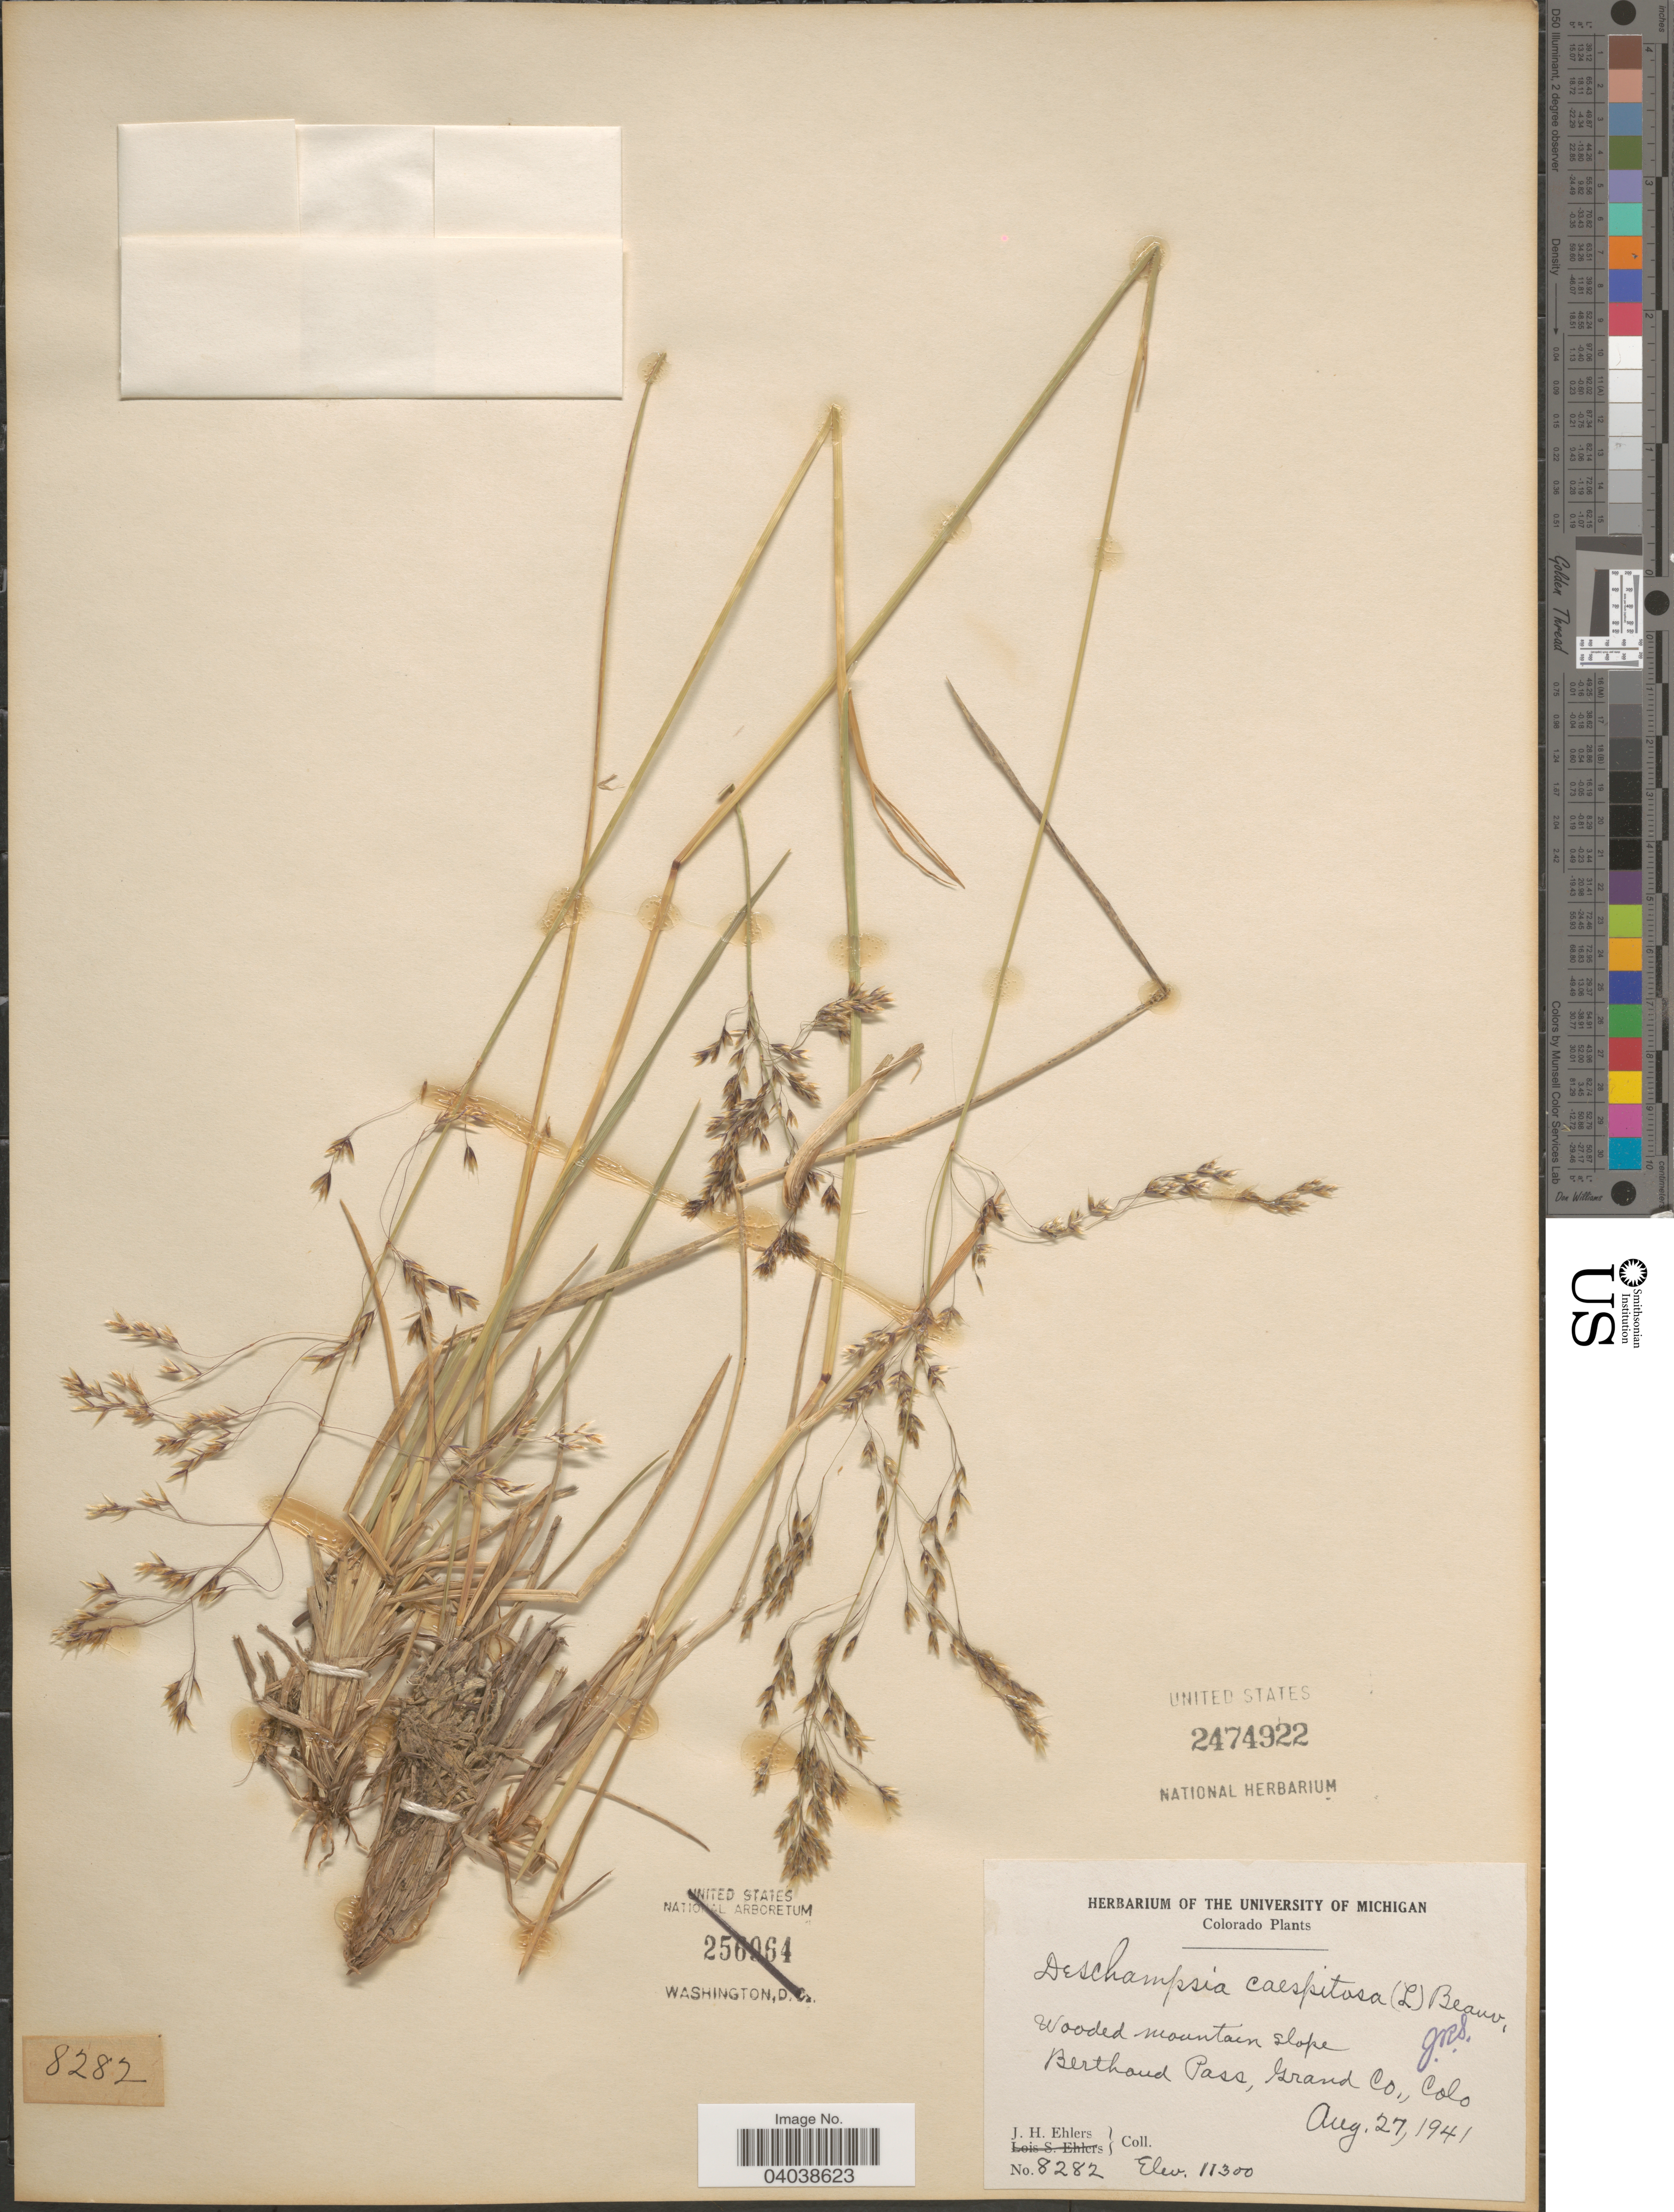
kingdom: Plantae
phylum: Tracheophyta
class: Liliopsida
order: Poales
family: Poaceae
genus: Deschampsia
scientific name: Deschampsia cespitosa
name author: (L.) P. Beauv.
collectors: J. H. Ehlers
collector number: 8282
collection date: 1941-08-27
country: United States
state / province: Colorado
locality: Wooded mountain slope. Berthoud Pass, Grand Co.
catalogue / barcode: US 2474922